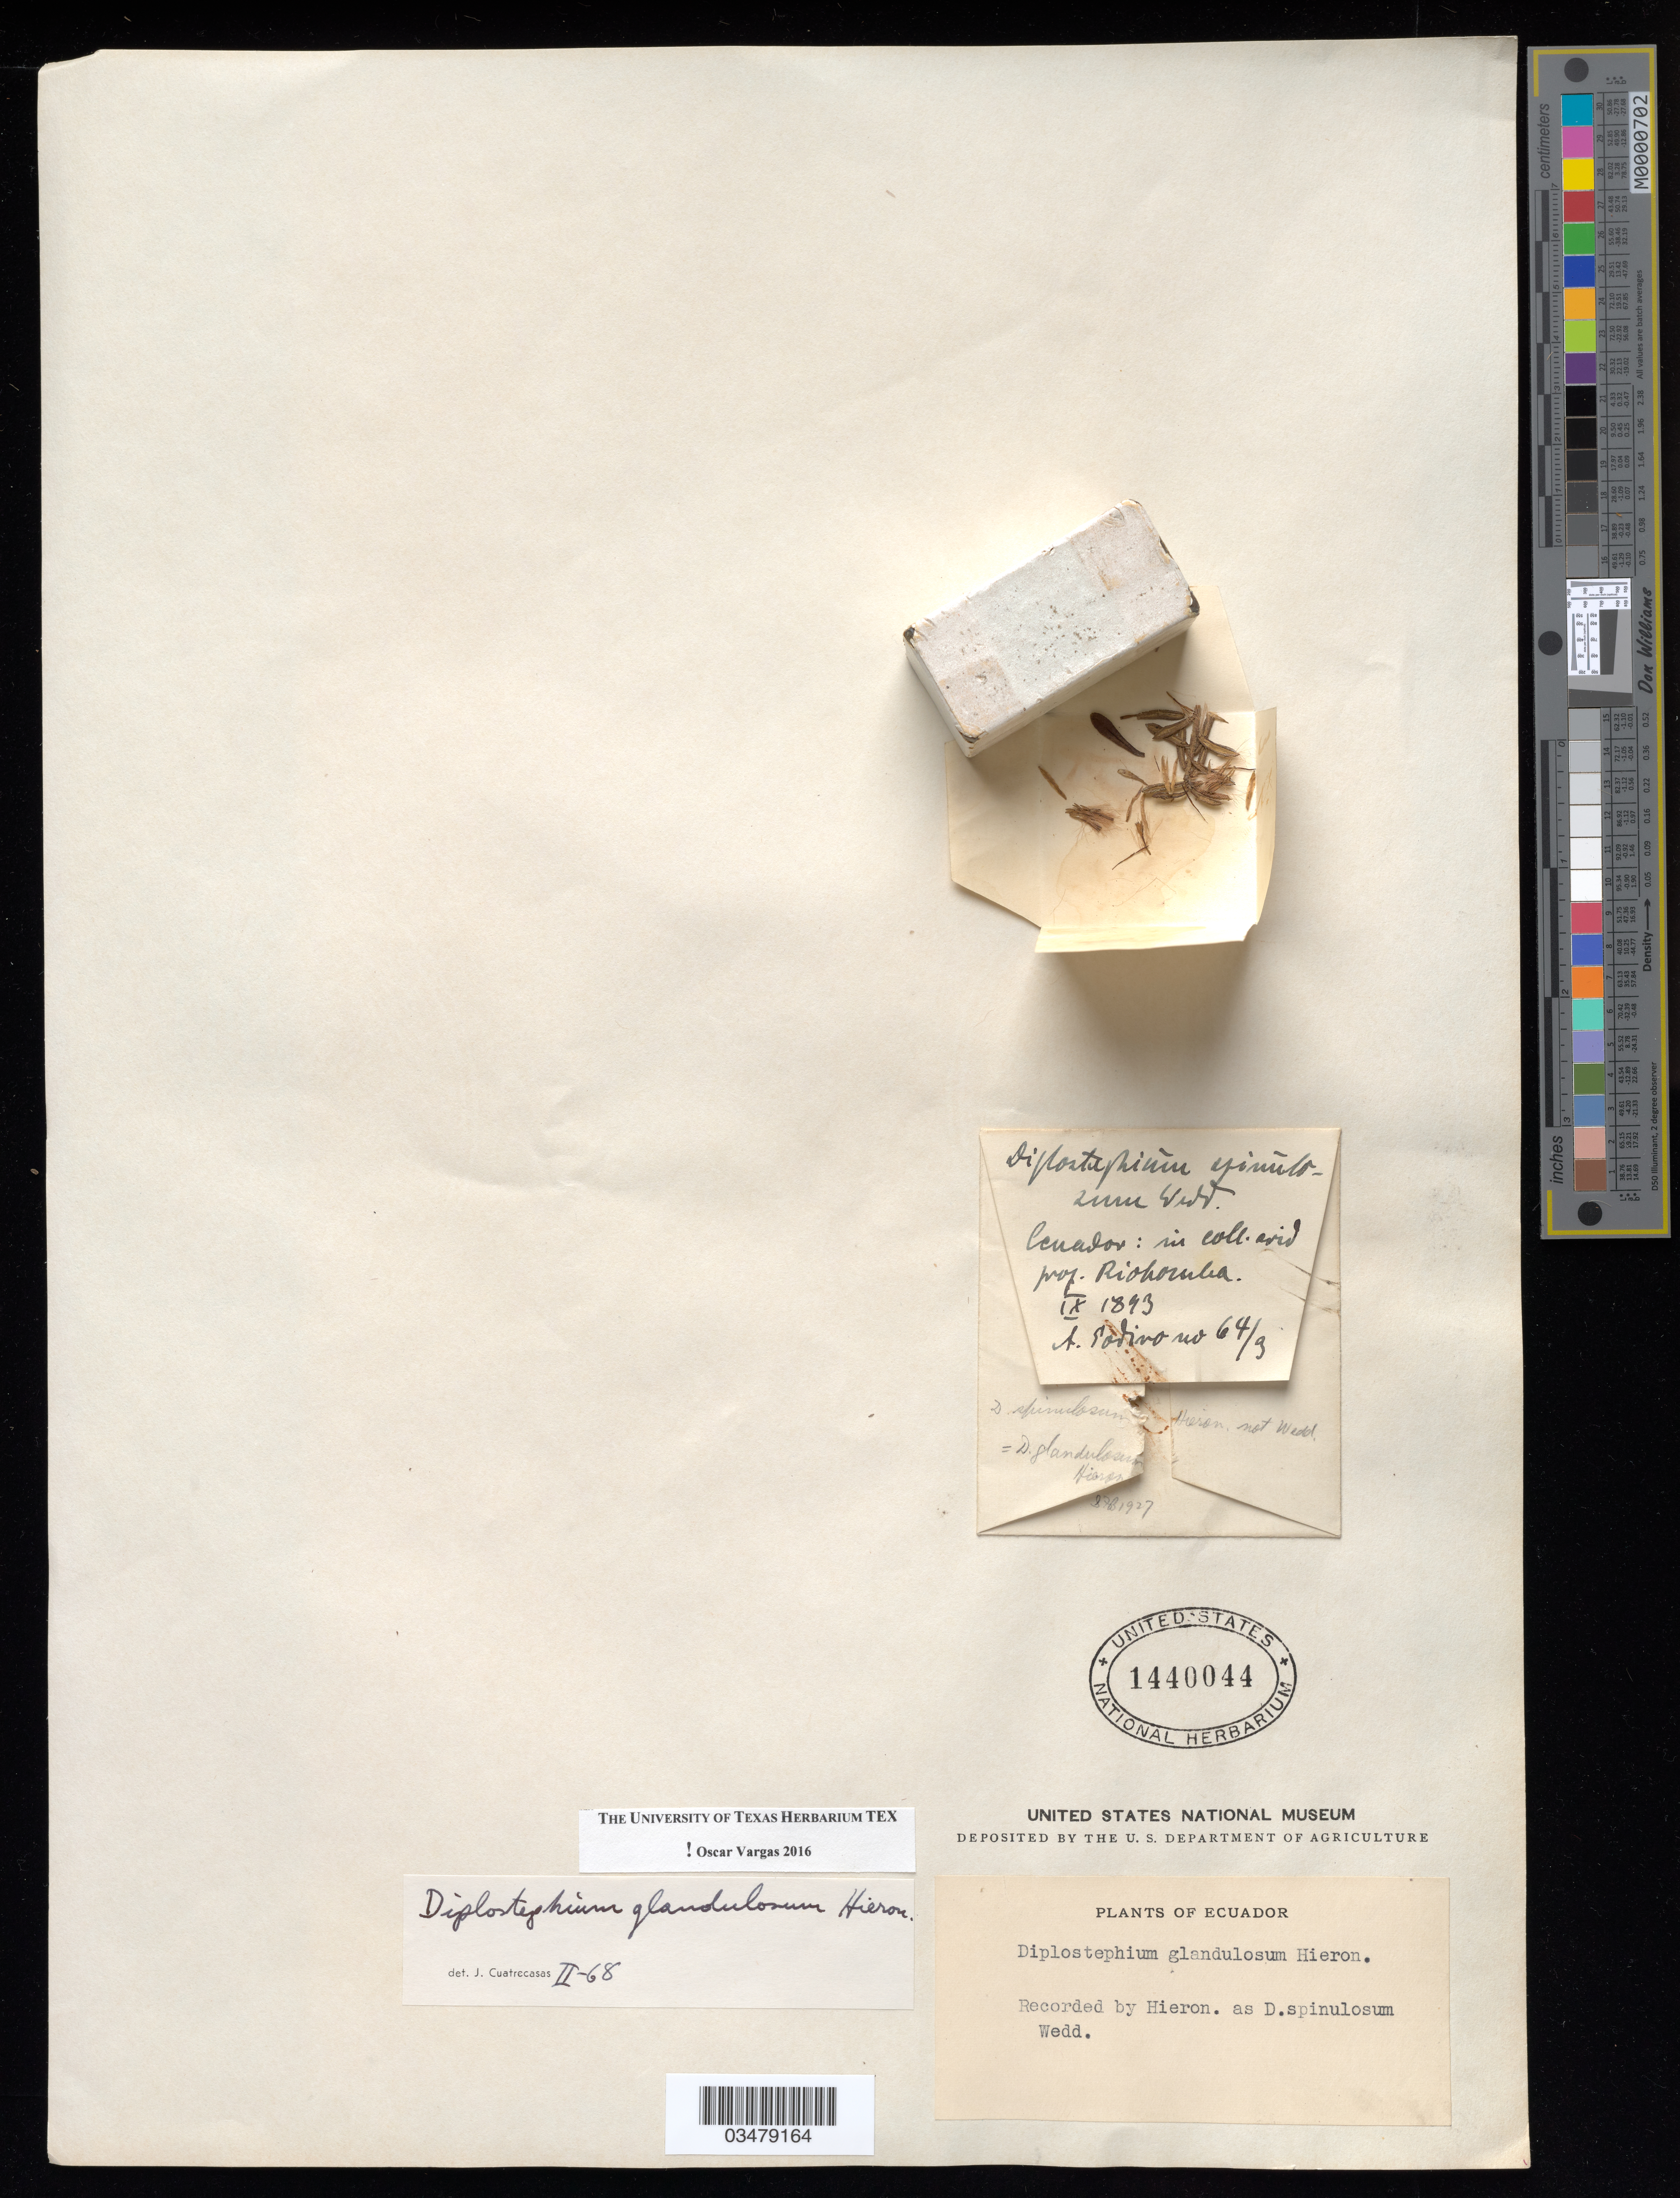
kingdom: Plantae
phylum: Tracheophyta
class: Magnoliopsida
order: Asterales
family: Asteraceae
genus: Diplostephium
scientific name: Diplostephium glandulosum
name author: Hieron.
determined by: Vargas, Oscar M.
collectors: A. Sodino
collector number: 64 g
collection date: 1893-09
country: Ecuador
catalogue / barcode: US 1440044